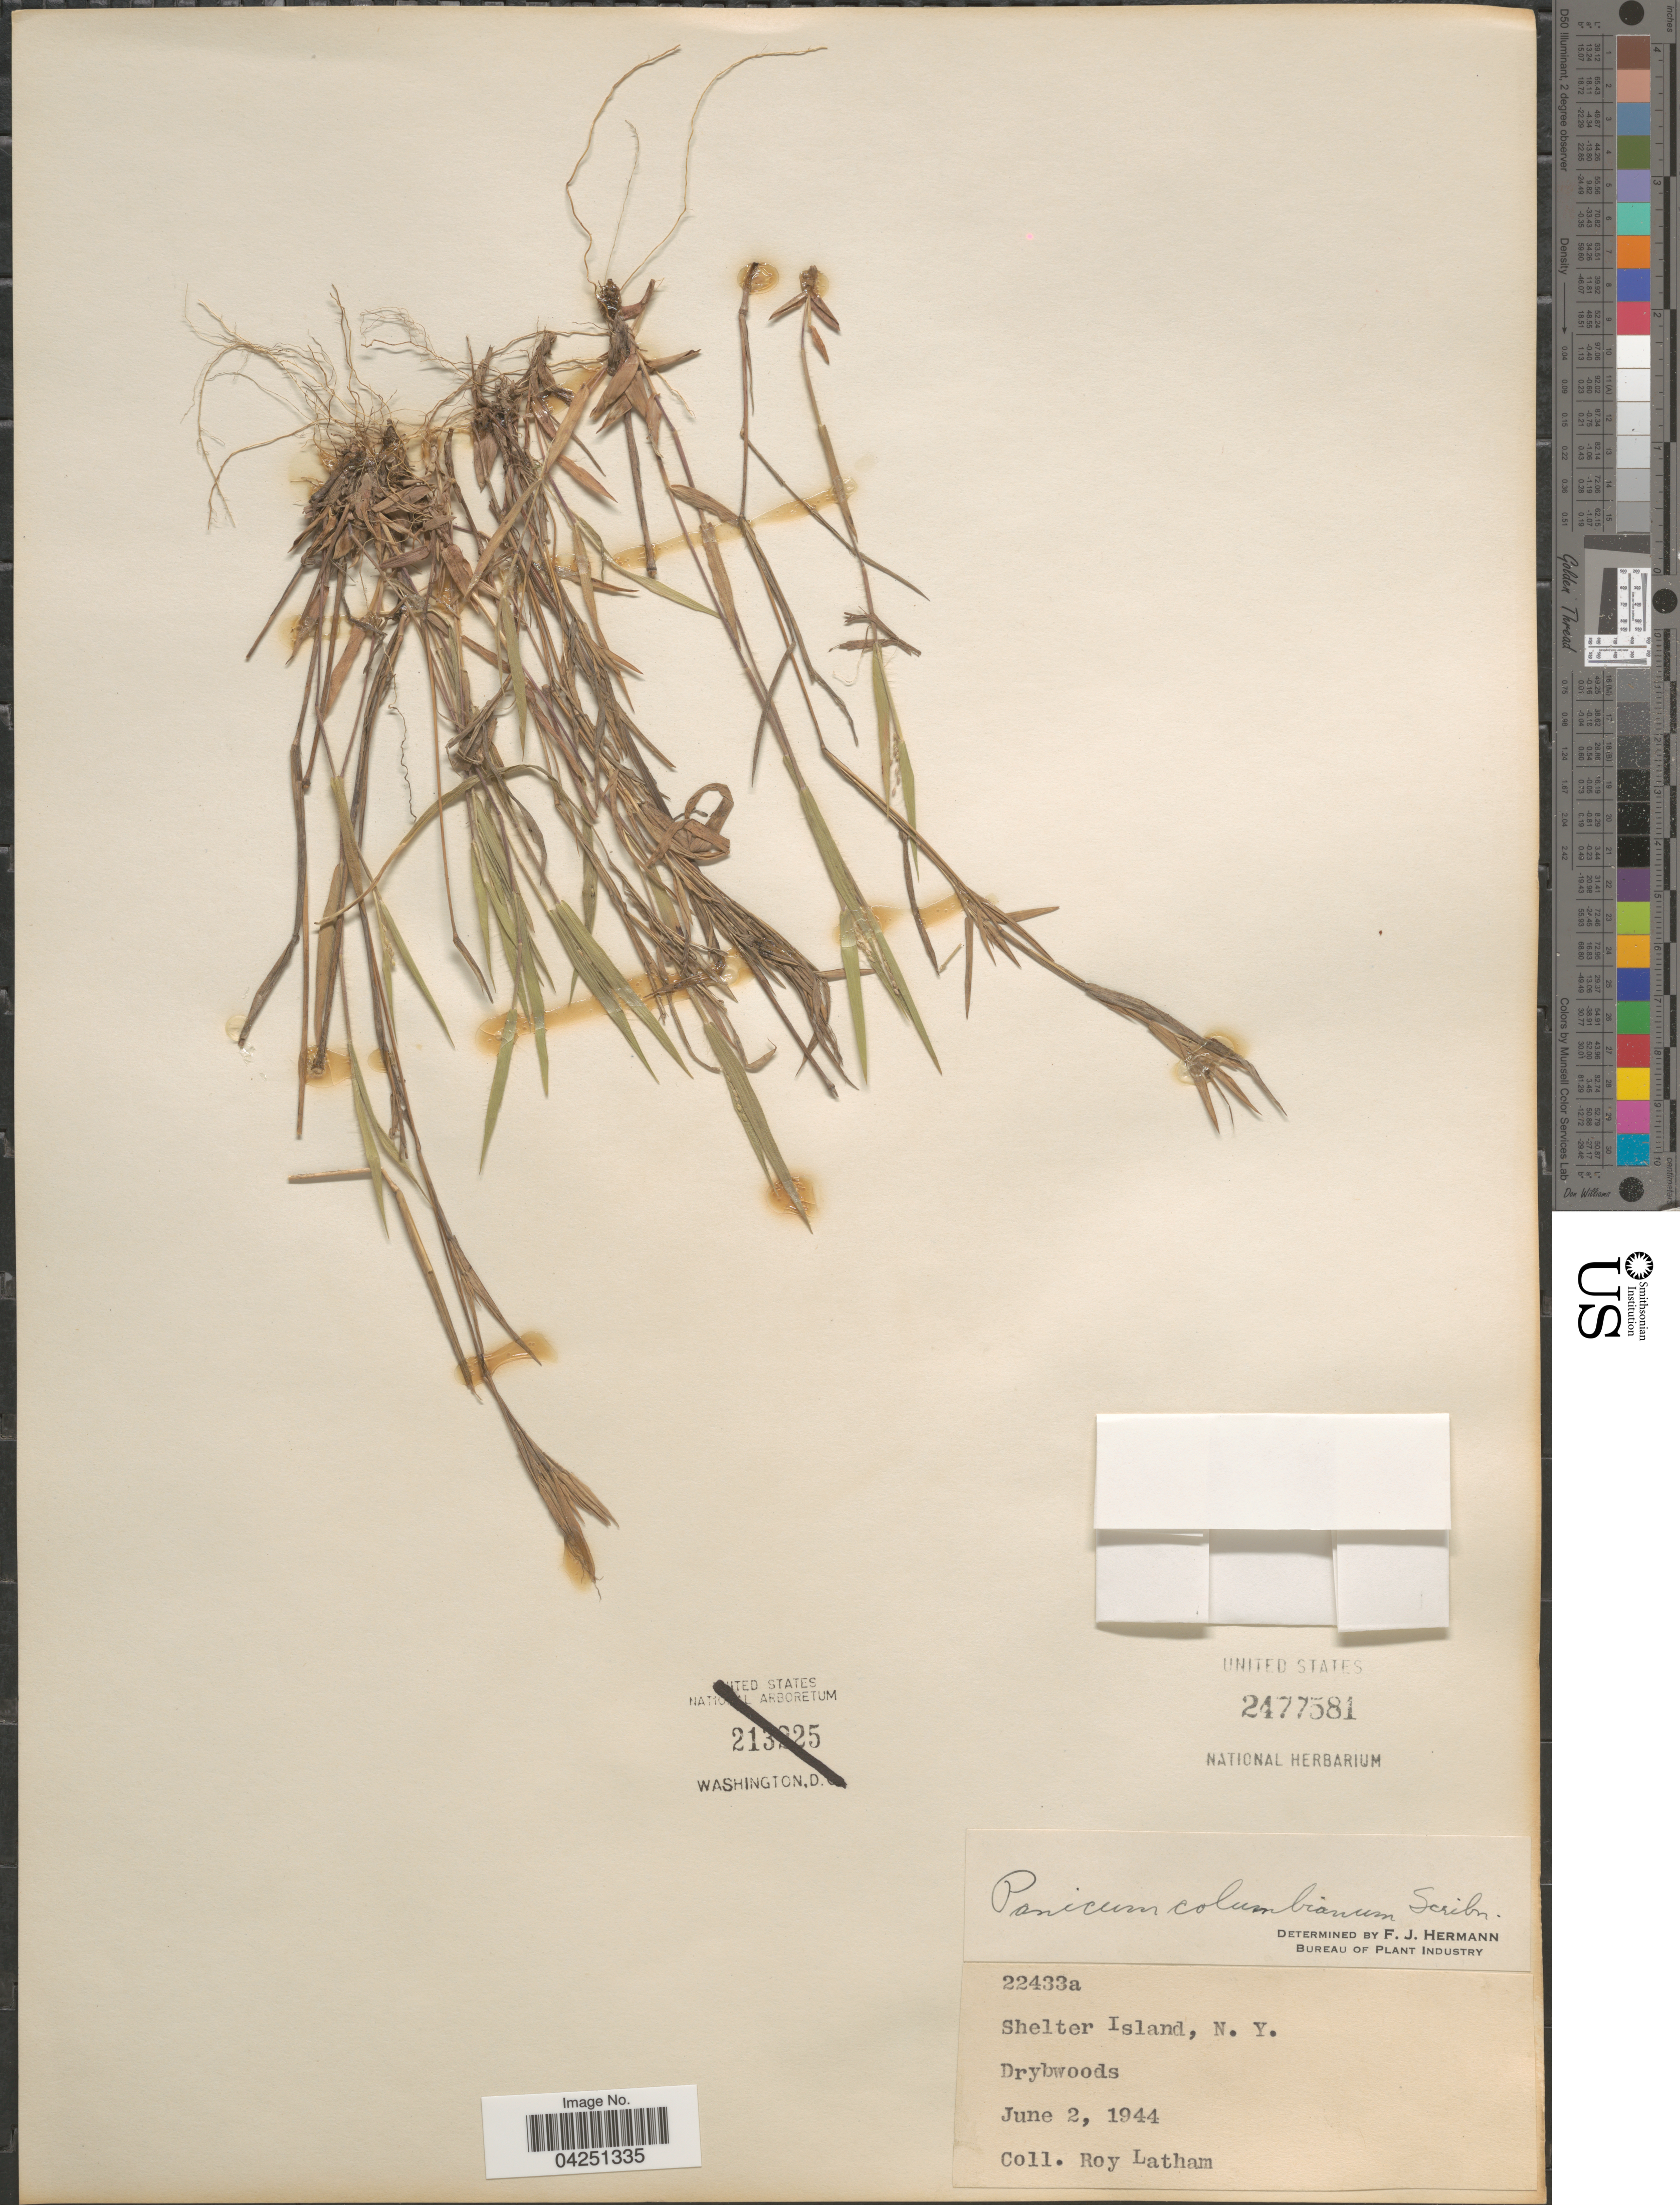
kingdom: Plantae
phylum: Tracheophyta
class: Liliopsida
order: Poales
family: Poaceae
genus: Dichanthelium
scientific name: Dichanthelium acuminatum var. acuminatum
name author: (Sw.) Gould & C.A. Clark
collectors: R. Latham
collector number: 22433a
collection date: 1944-06-02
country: United States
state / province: New York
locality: Shelter Island.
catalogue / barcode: US 2477581